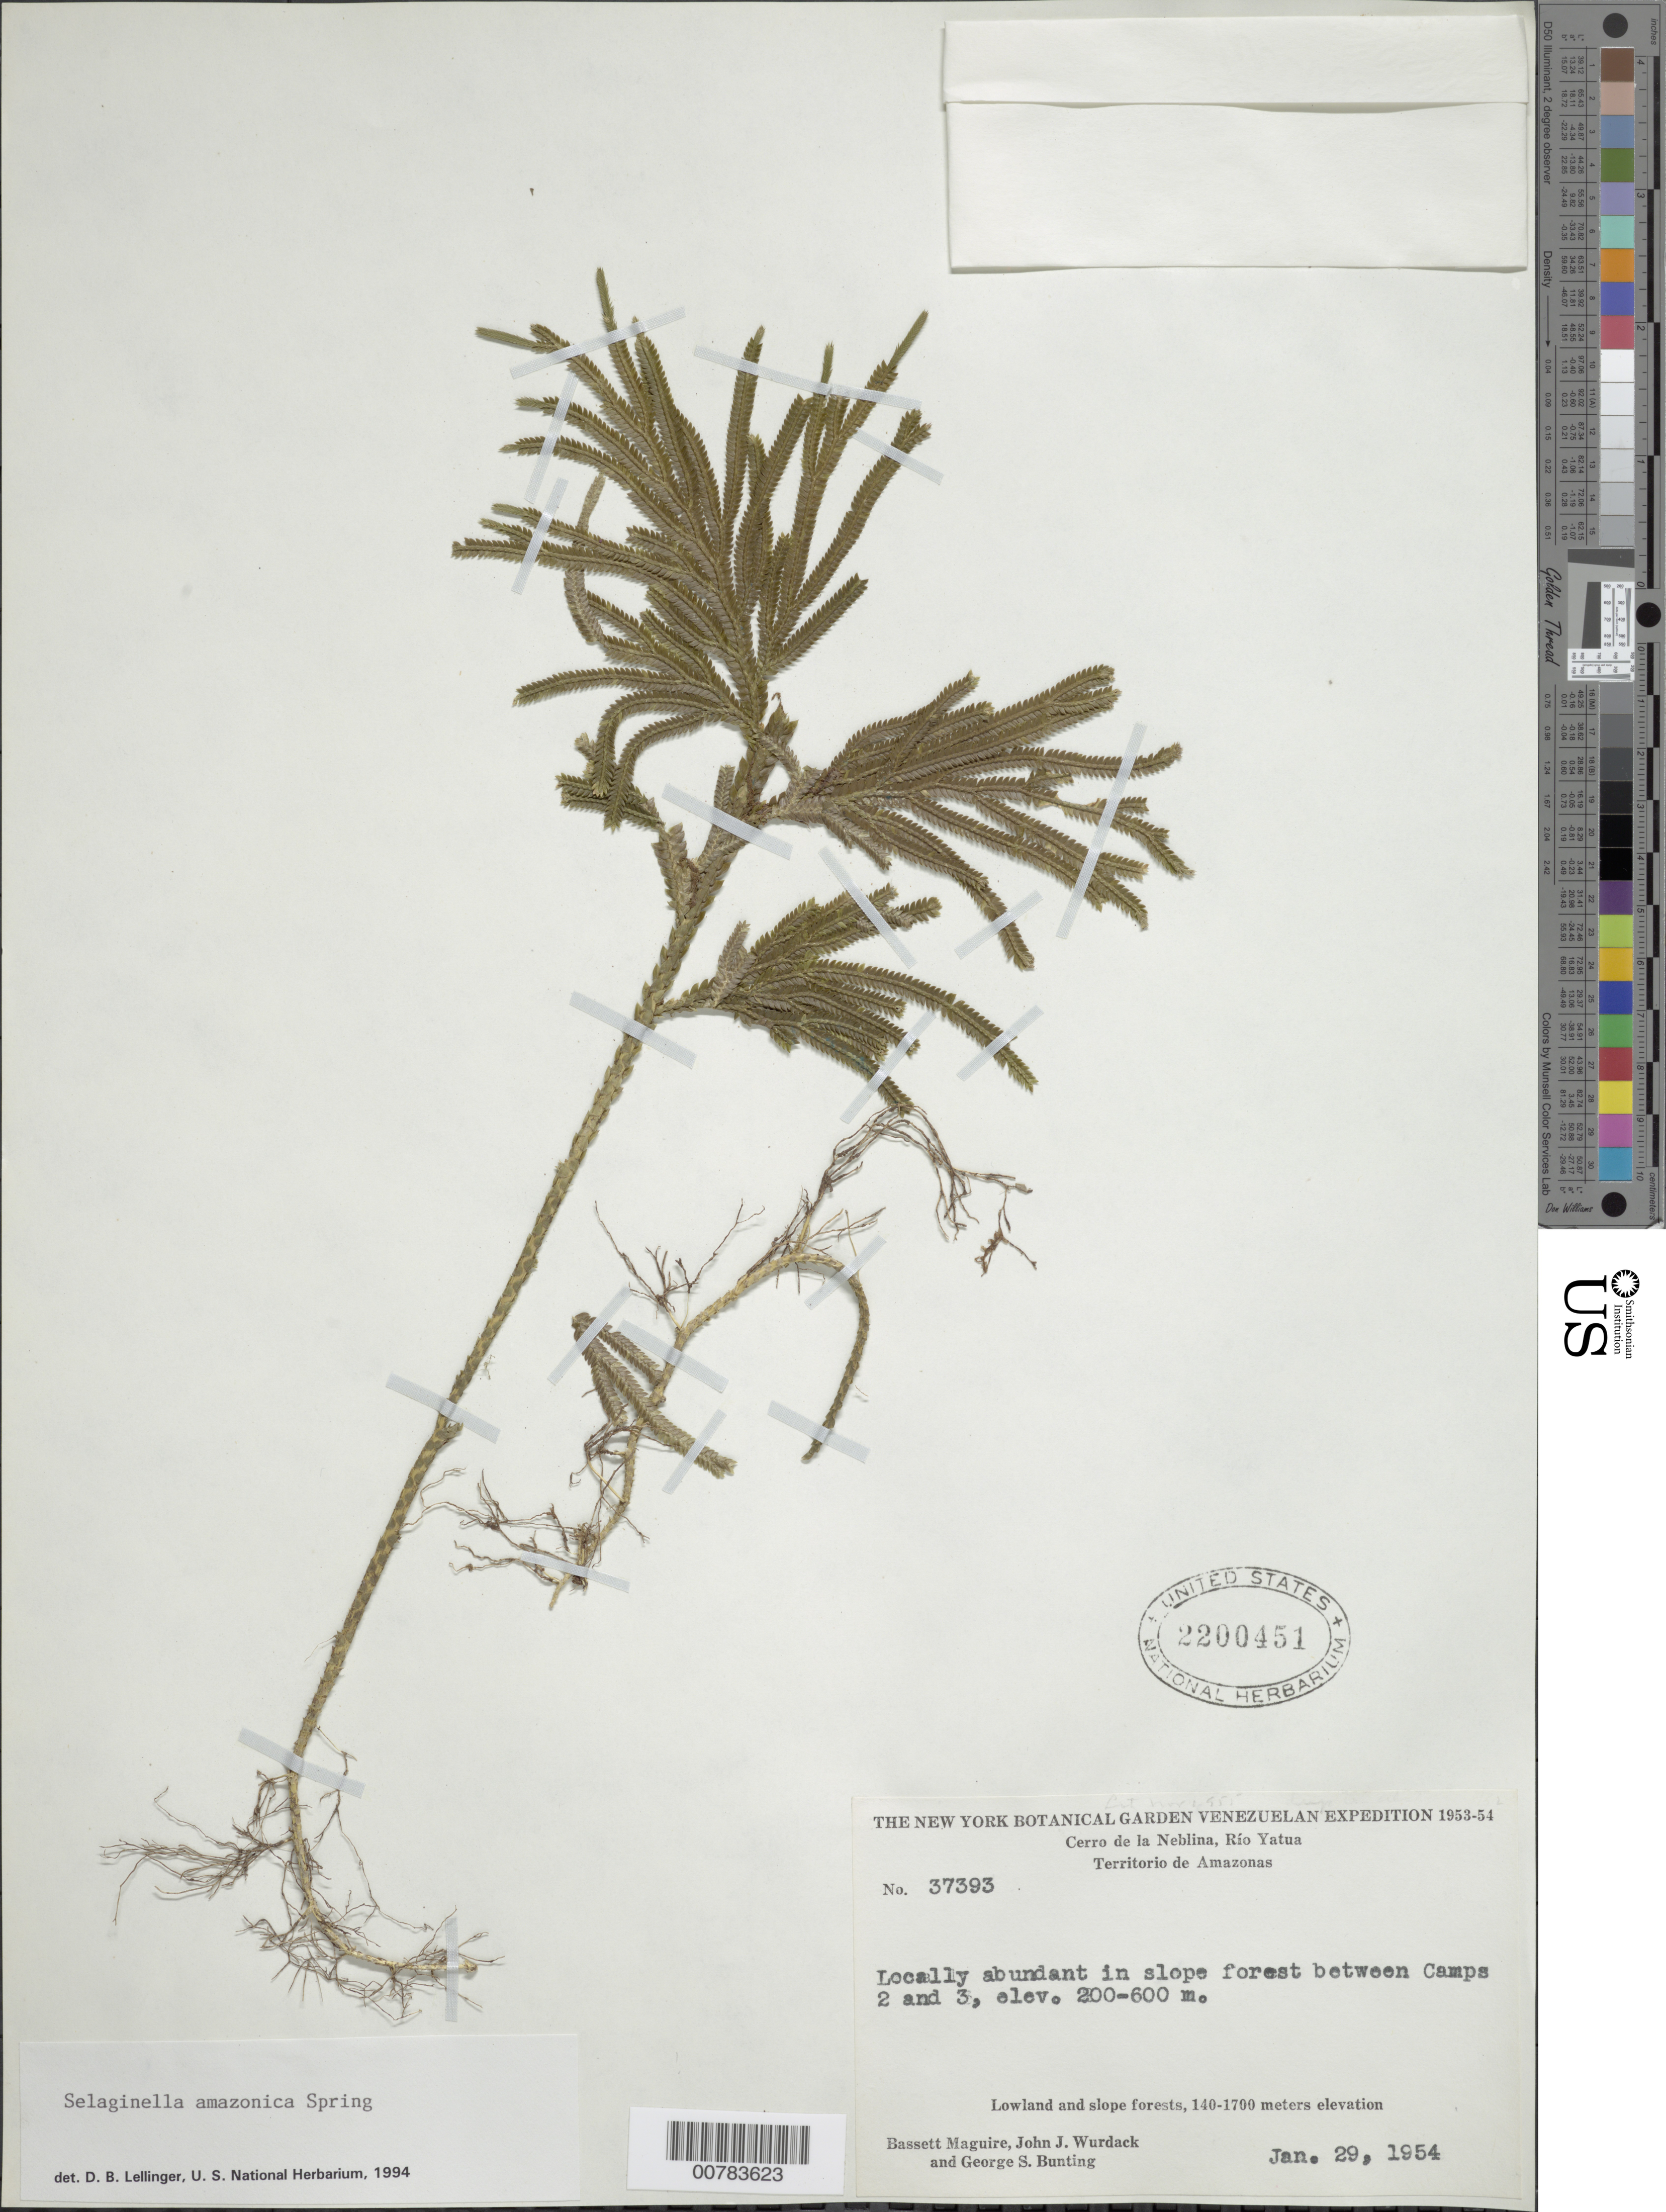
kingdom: Plantae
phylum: Tracheophyta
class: Lycopodiopsida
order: Selaginellales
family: Selaginellaceae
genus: Selaginella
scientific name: Selaginella amazonica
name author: Spring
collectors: B. Maguire, J. J. Wurdack & C. K. Maguire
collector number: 37393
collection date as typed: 29-Jan-54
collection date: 1954-01-29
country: Venezuela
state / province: Amazonas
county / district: Río Negro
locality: Cerro de la Neblina, Río Yatua, between Camps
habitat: Slope forest and lowland (140-1700 elevation)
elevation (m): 200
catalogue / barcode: US 2200451